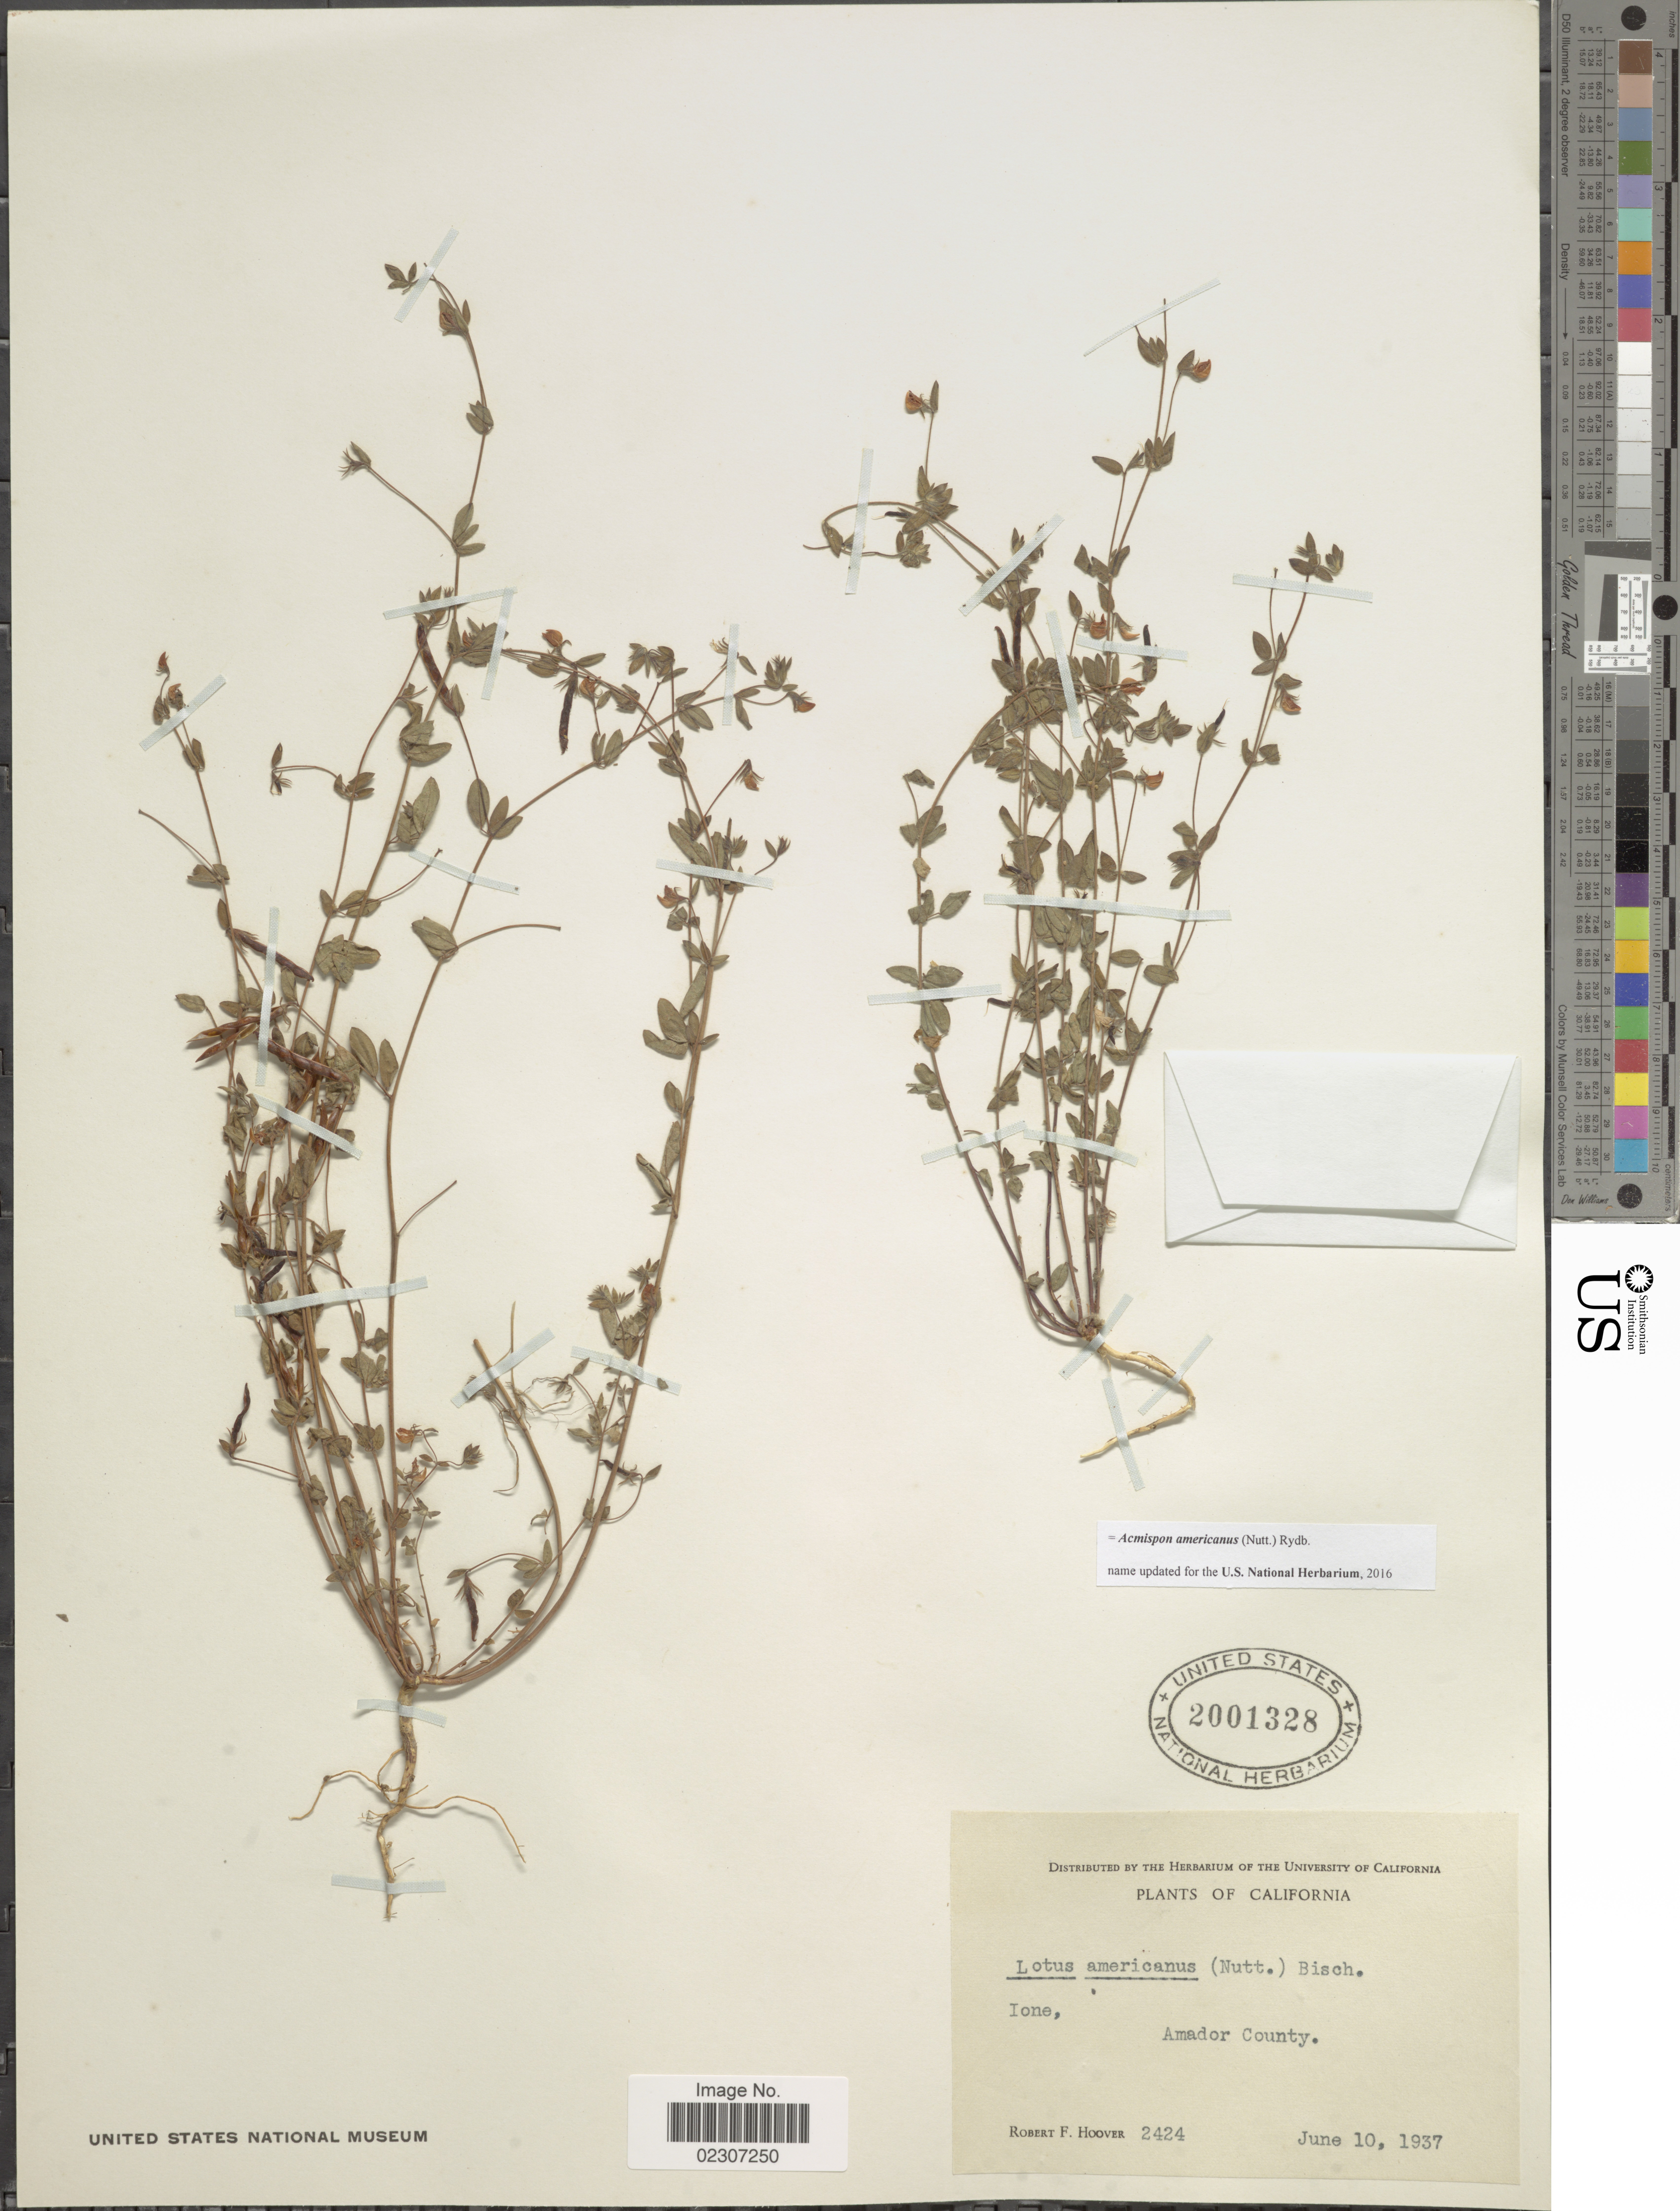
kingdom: Plantae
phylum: Tracheophyta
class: Magnoliopsida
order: Fabales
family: Fabaceae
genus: Acmispon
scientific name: Acmispon americanus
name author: (Nutt.) Rydb.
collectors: R. F. Hoover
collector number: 2424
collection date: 1937-06-10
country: United States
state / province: California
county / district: Amador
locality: California, Amador County. Ione.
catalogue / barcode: US 2001328